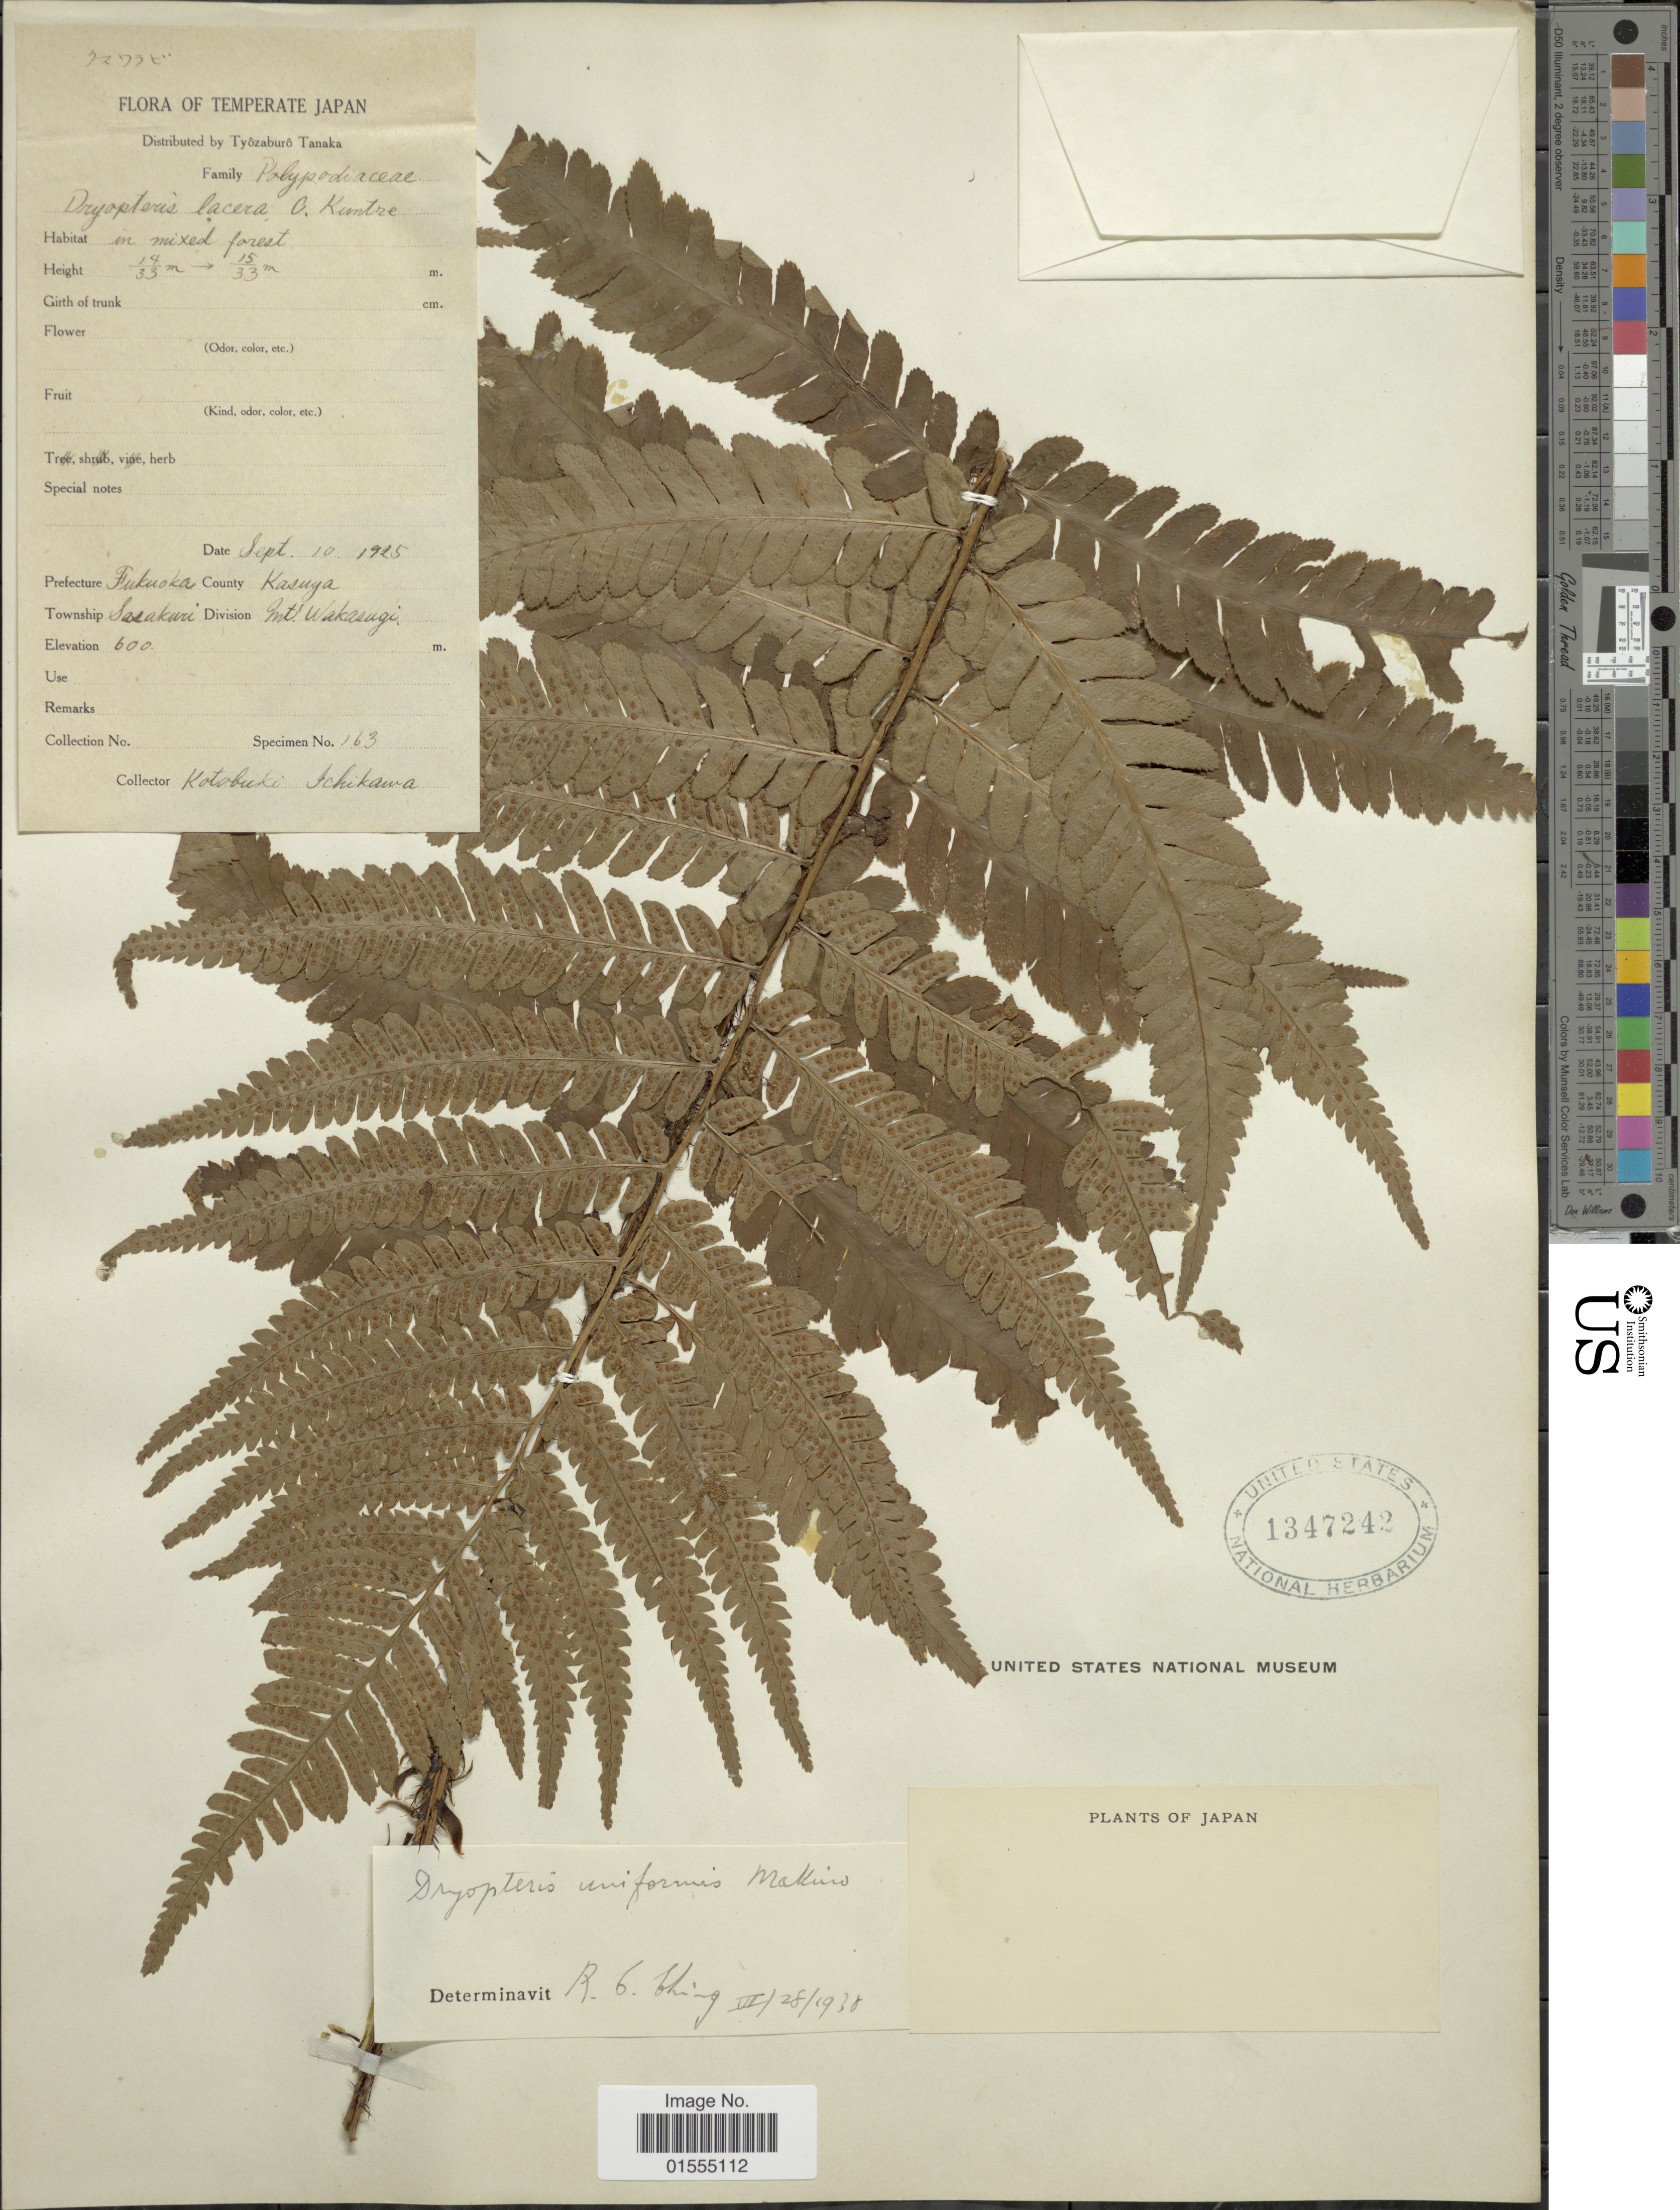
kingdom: Plantae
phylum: Tracheophyta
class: Polypodiopsida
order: Polypodiales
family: Dryopteridaceae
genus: Dryopteris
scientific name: Dryopteris uniformis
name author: (Makino) Makino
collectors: K. Ichikawa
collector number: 163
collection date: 1925-09-10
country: Japan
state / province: Hukuoka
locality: Prefecture Fukuoka, Kasuya, Sasakuri, Mt. Wakasugi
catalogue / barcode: US 1347242